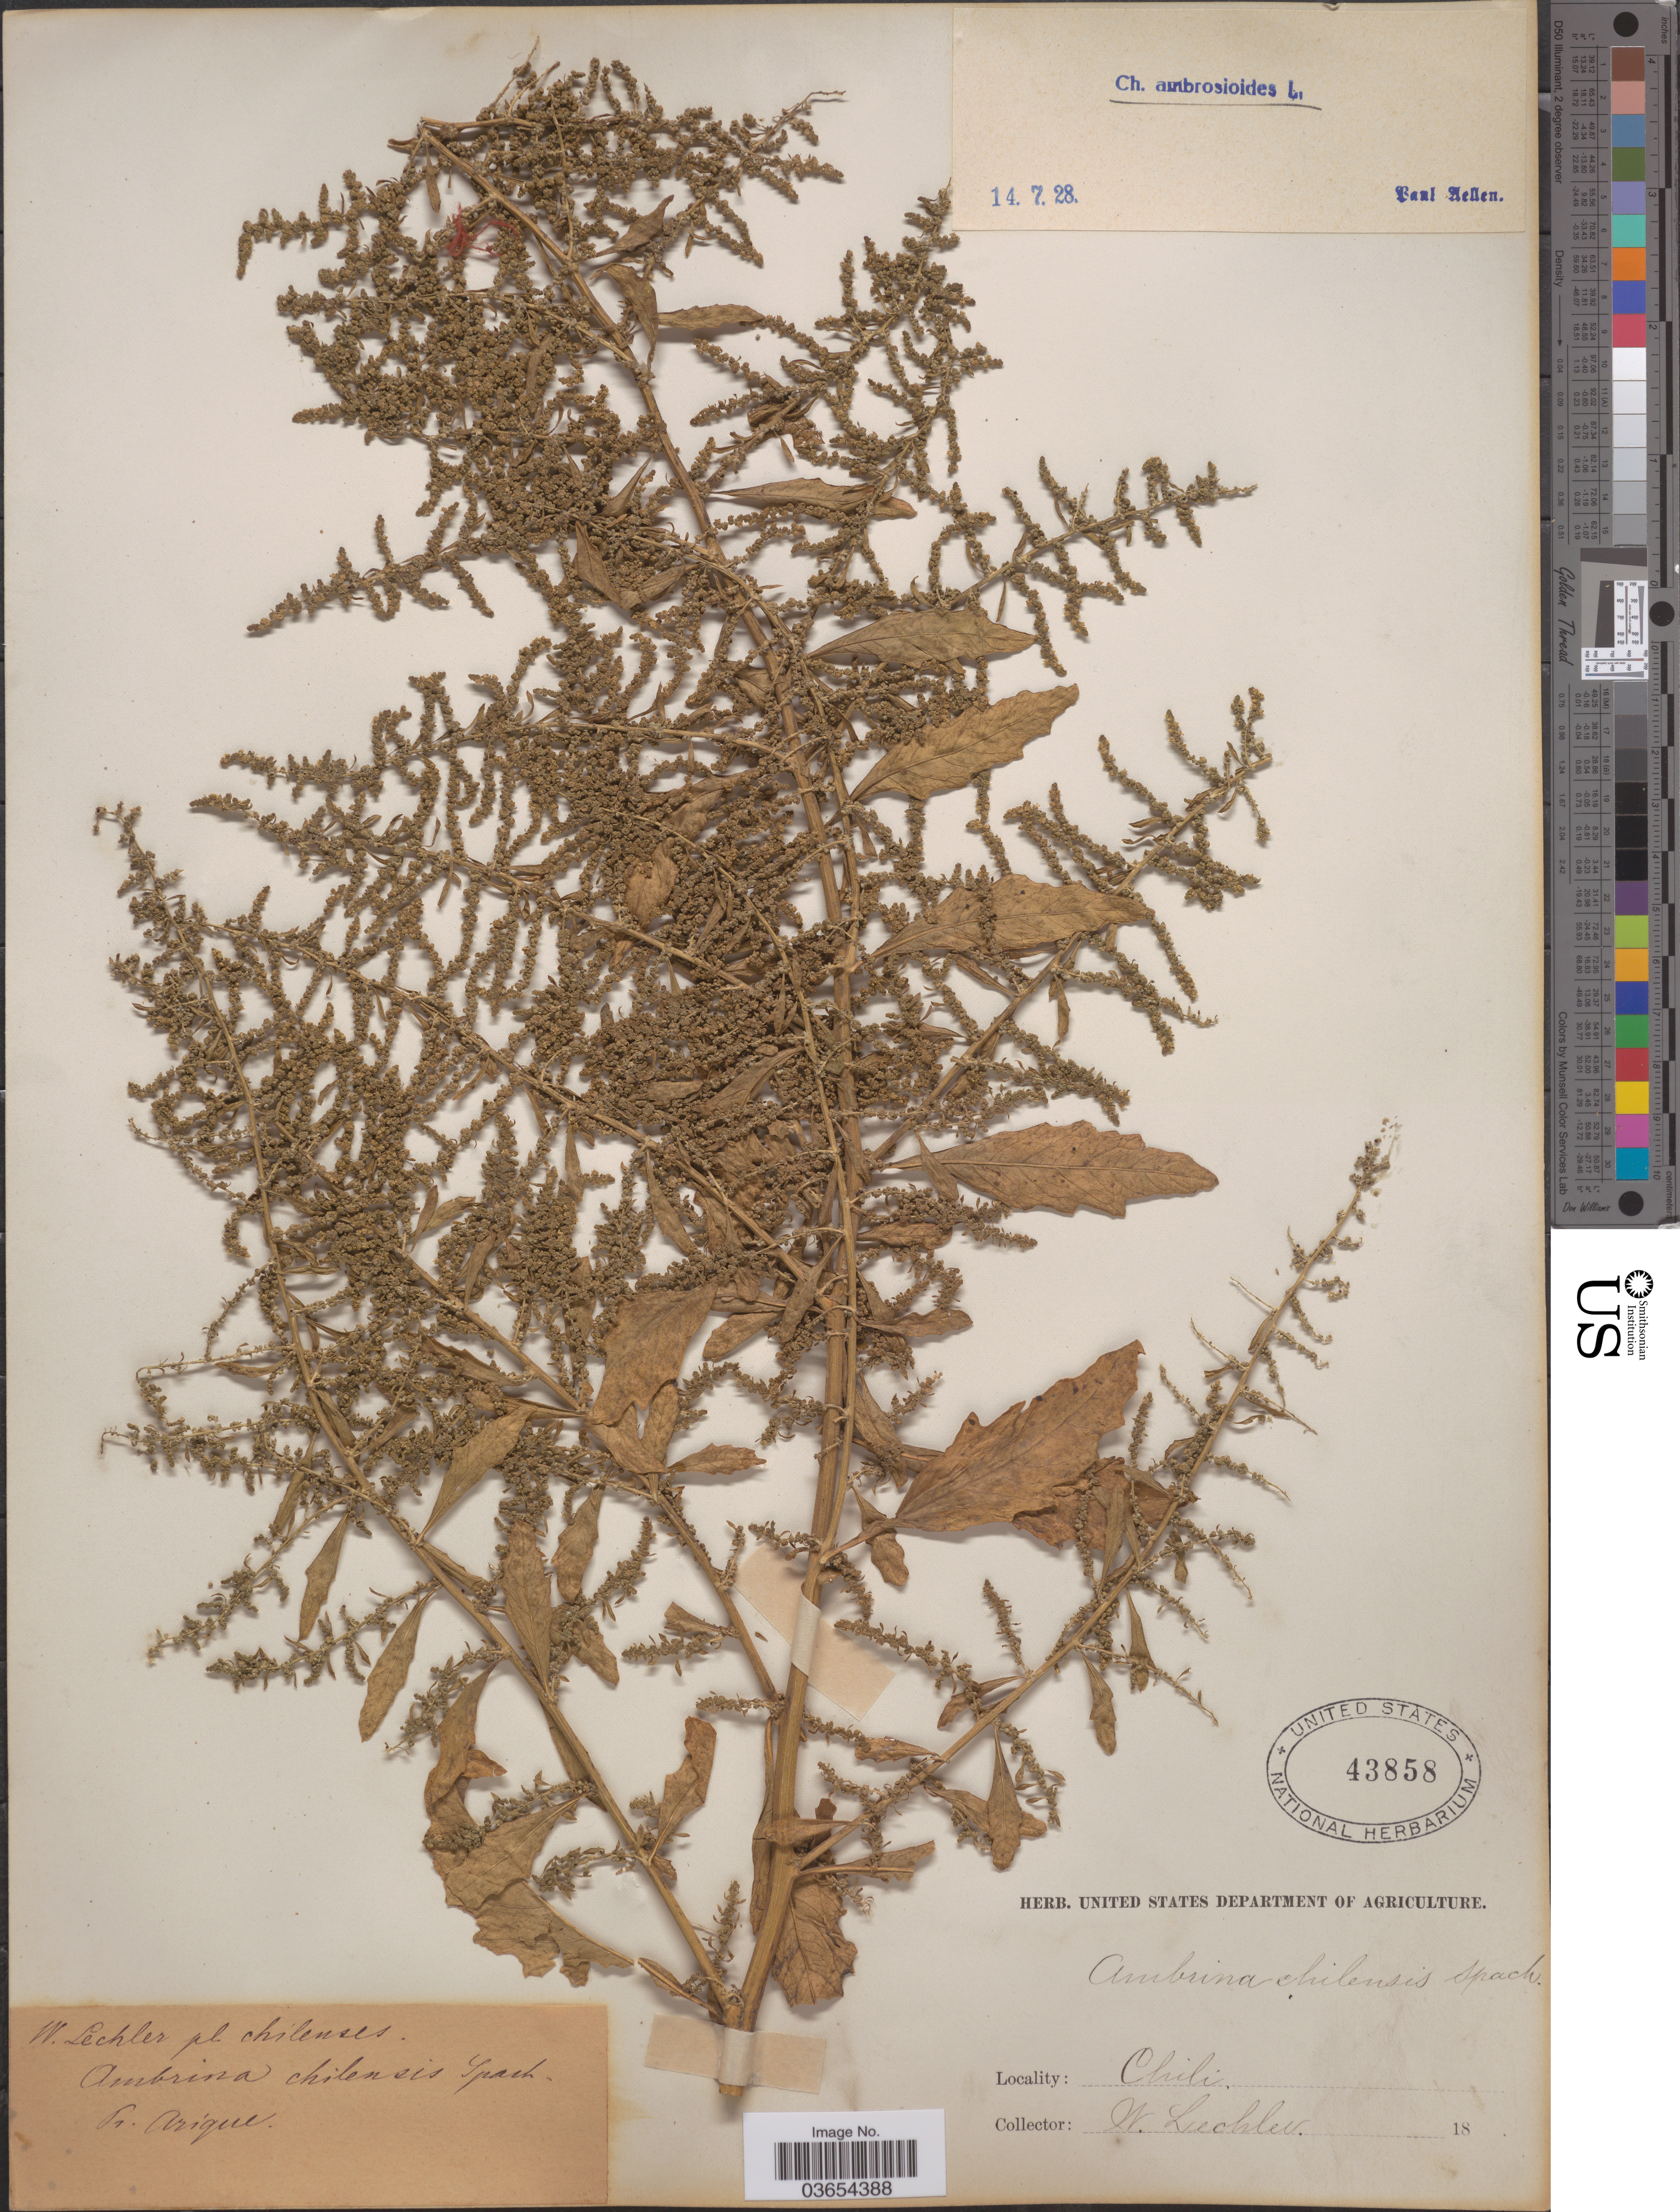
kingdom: Plantae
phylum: Tracheophyta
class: Magnoliopsida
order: Caryophyllales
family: Amaranthaceae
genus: Chenopodium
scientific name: Chenopodium ambrosioides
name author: L.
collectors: W. Lechler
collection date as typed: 18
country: Chile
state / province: Arica y Parinacota (XV)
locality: Pr. Arique.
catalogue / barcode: US 43858